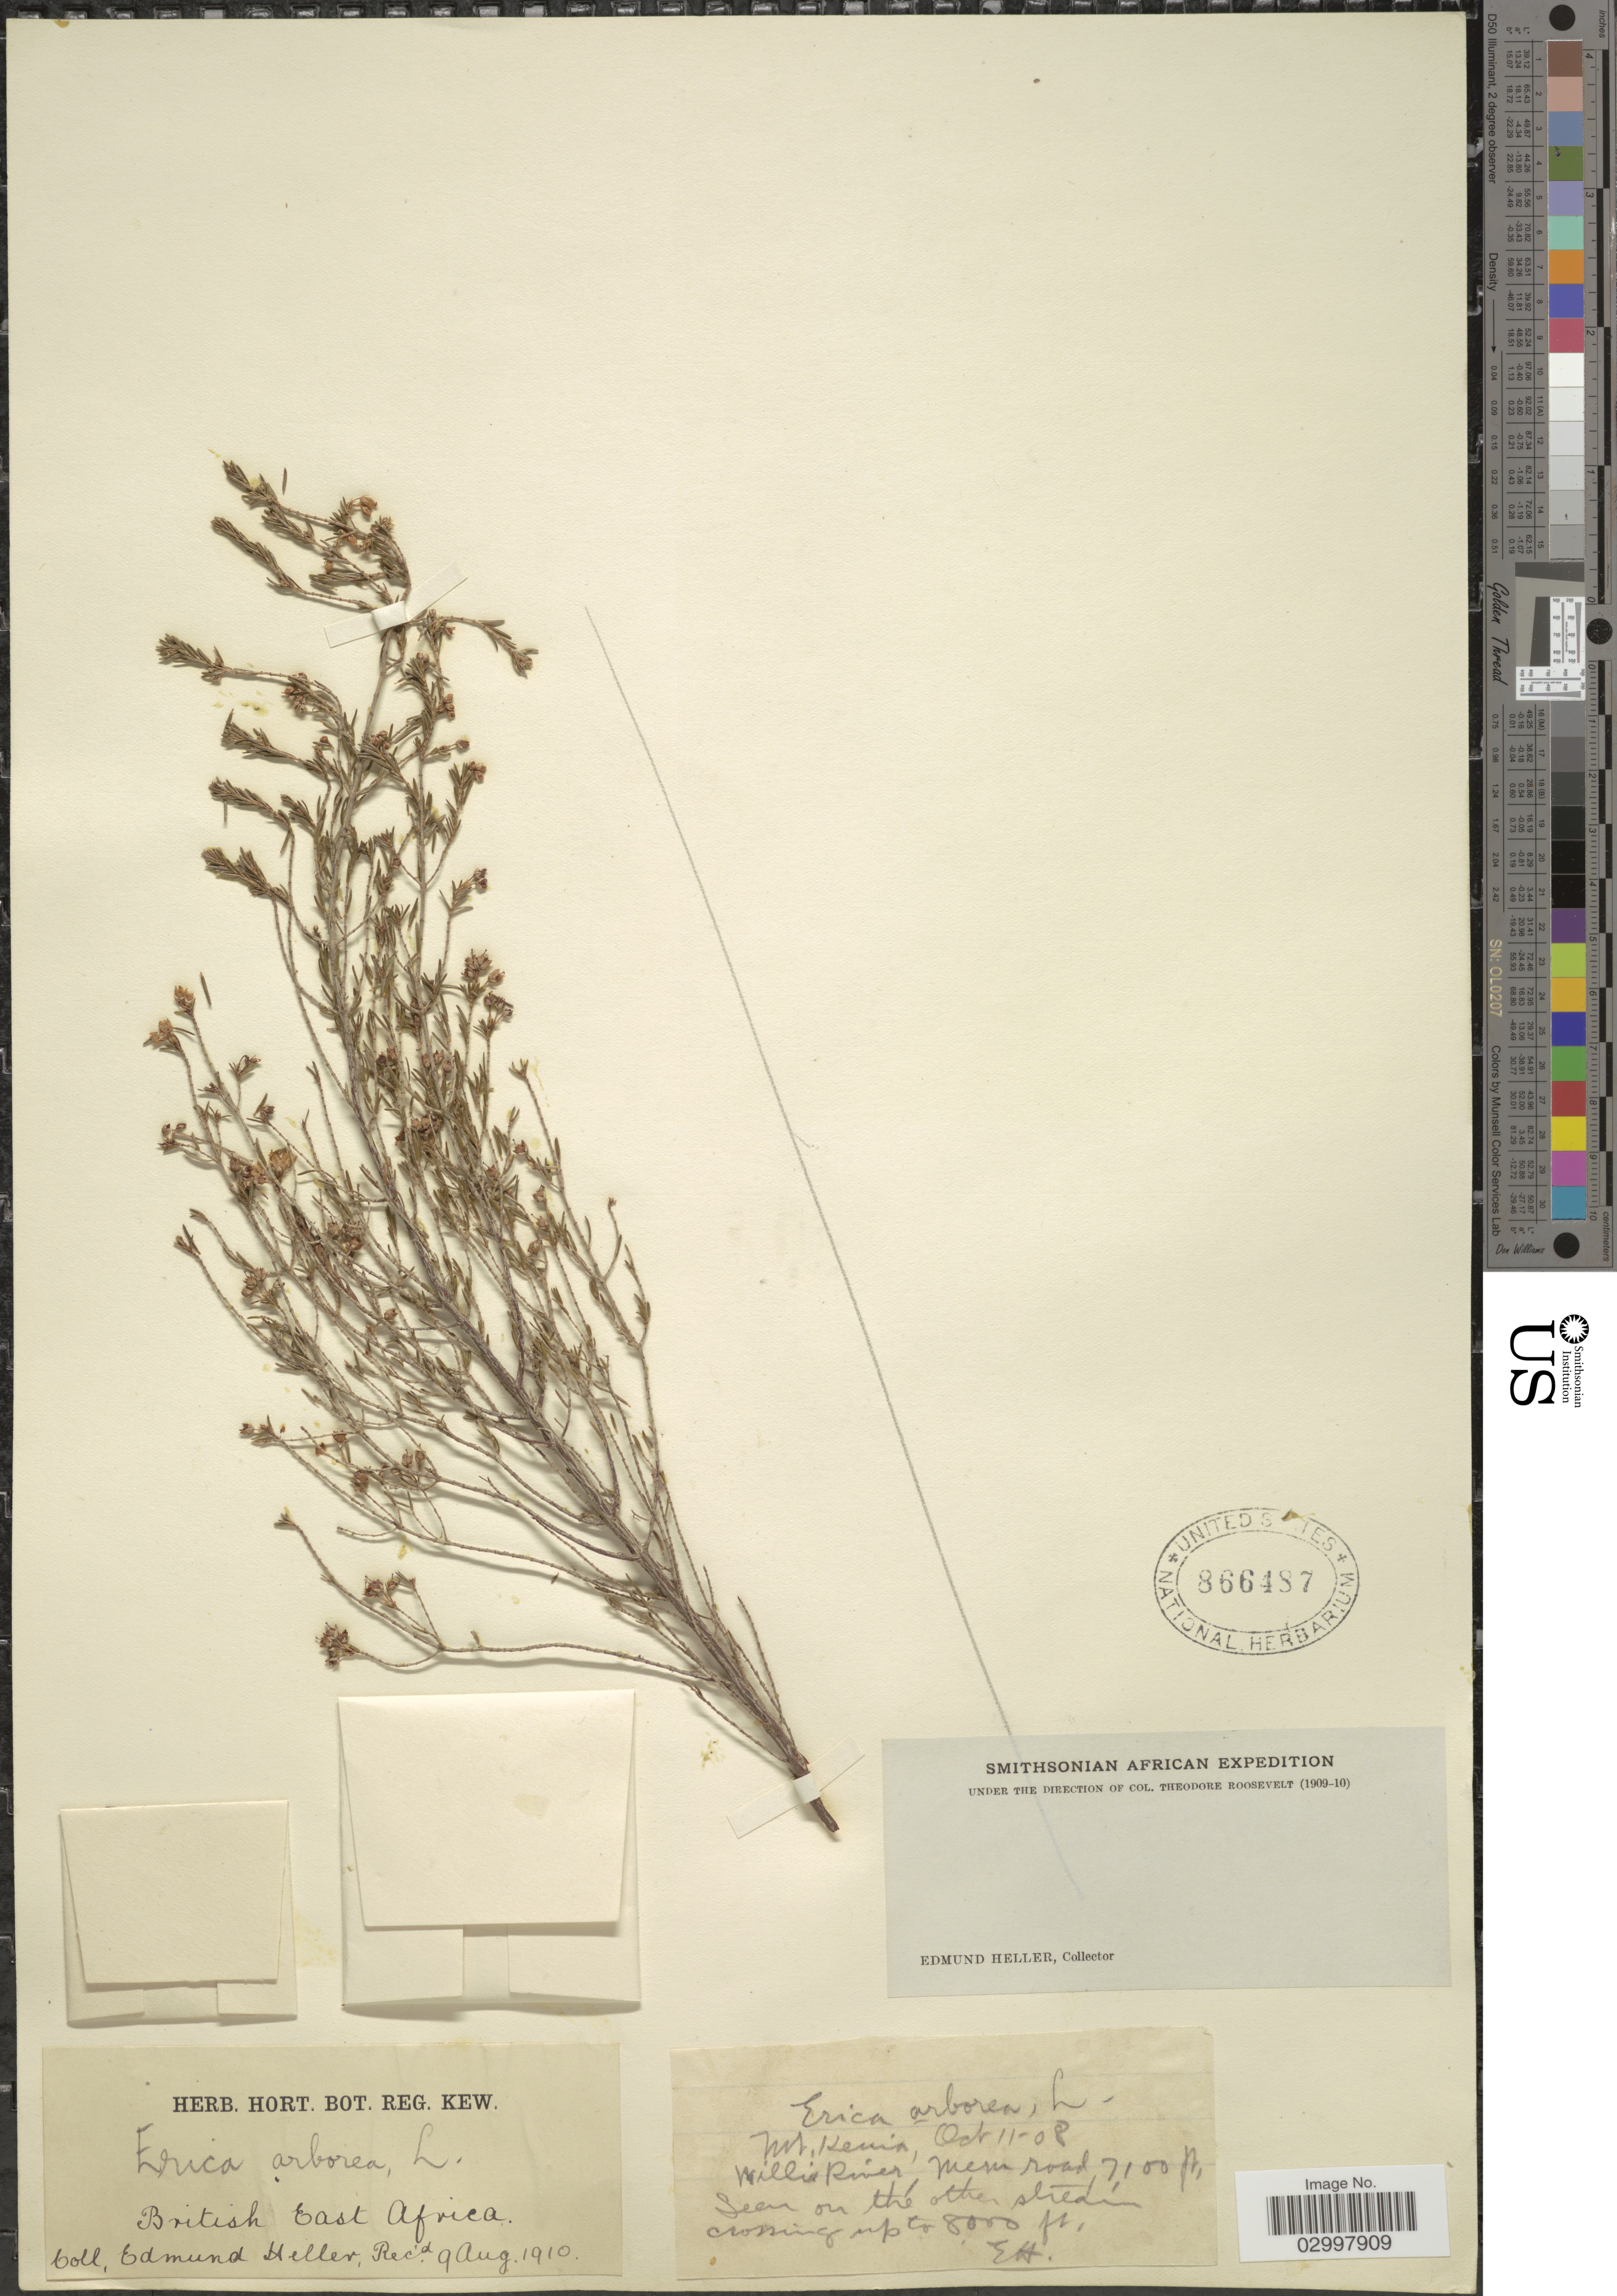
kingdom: Plantae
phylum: Tracheophyta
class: Magnoliopsida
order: Ericales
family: Ericaceae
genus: Erica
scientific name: Erica arborea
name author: L.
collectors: E. Heller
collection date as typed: Transcribed d/m/y: 11/10/8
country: Kenya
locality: British East Africa. Mt. Kenia. Willi River, Meru road.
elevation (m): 2164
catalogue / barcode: US 866487